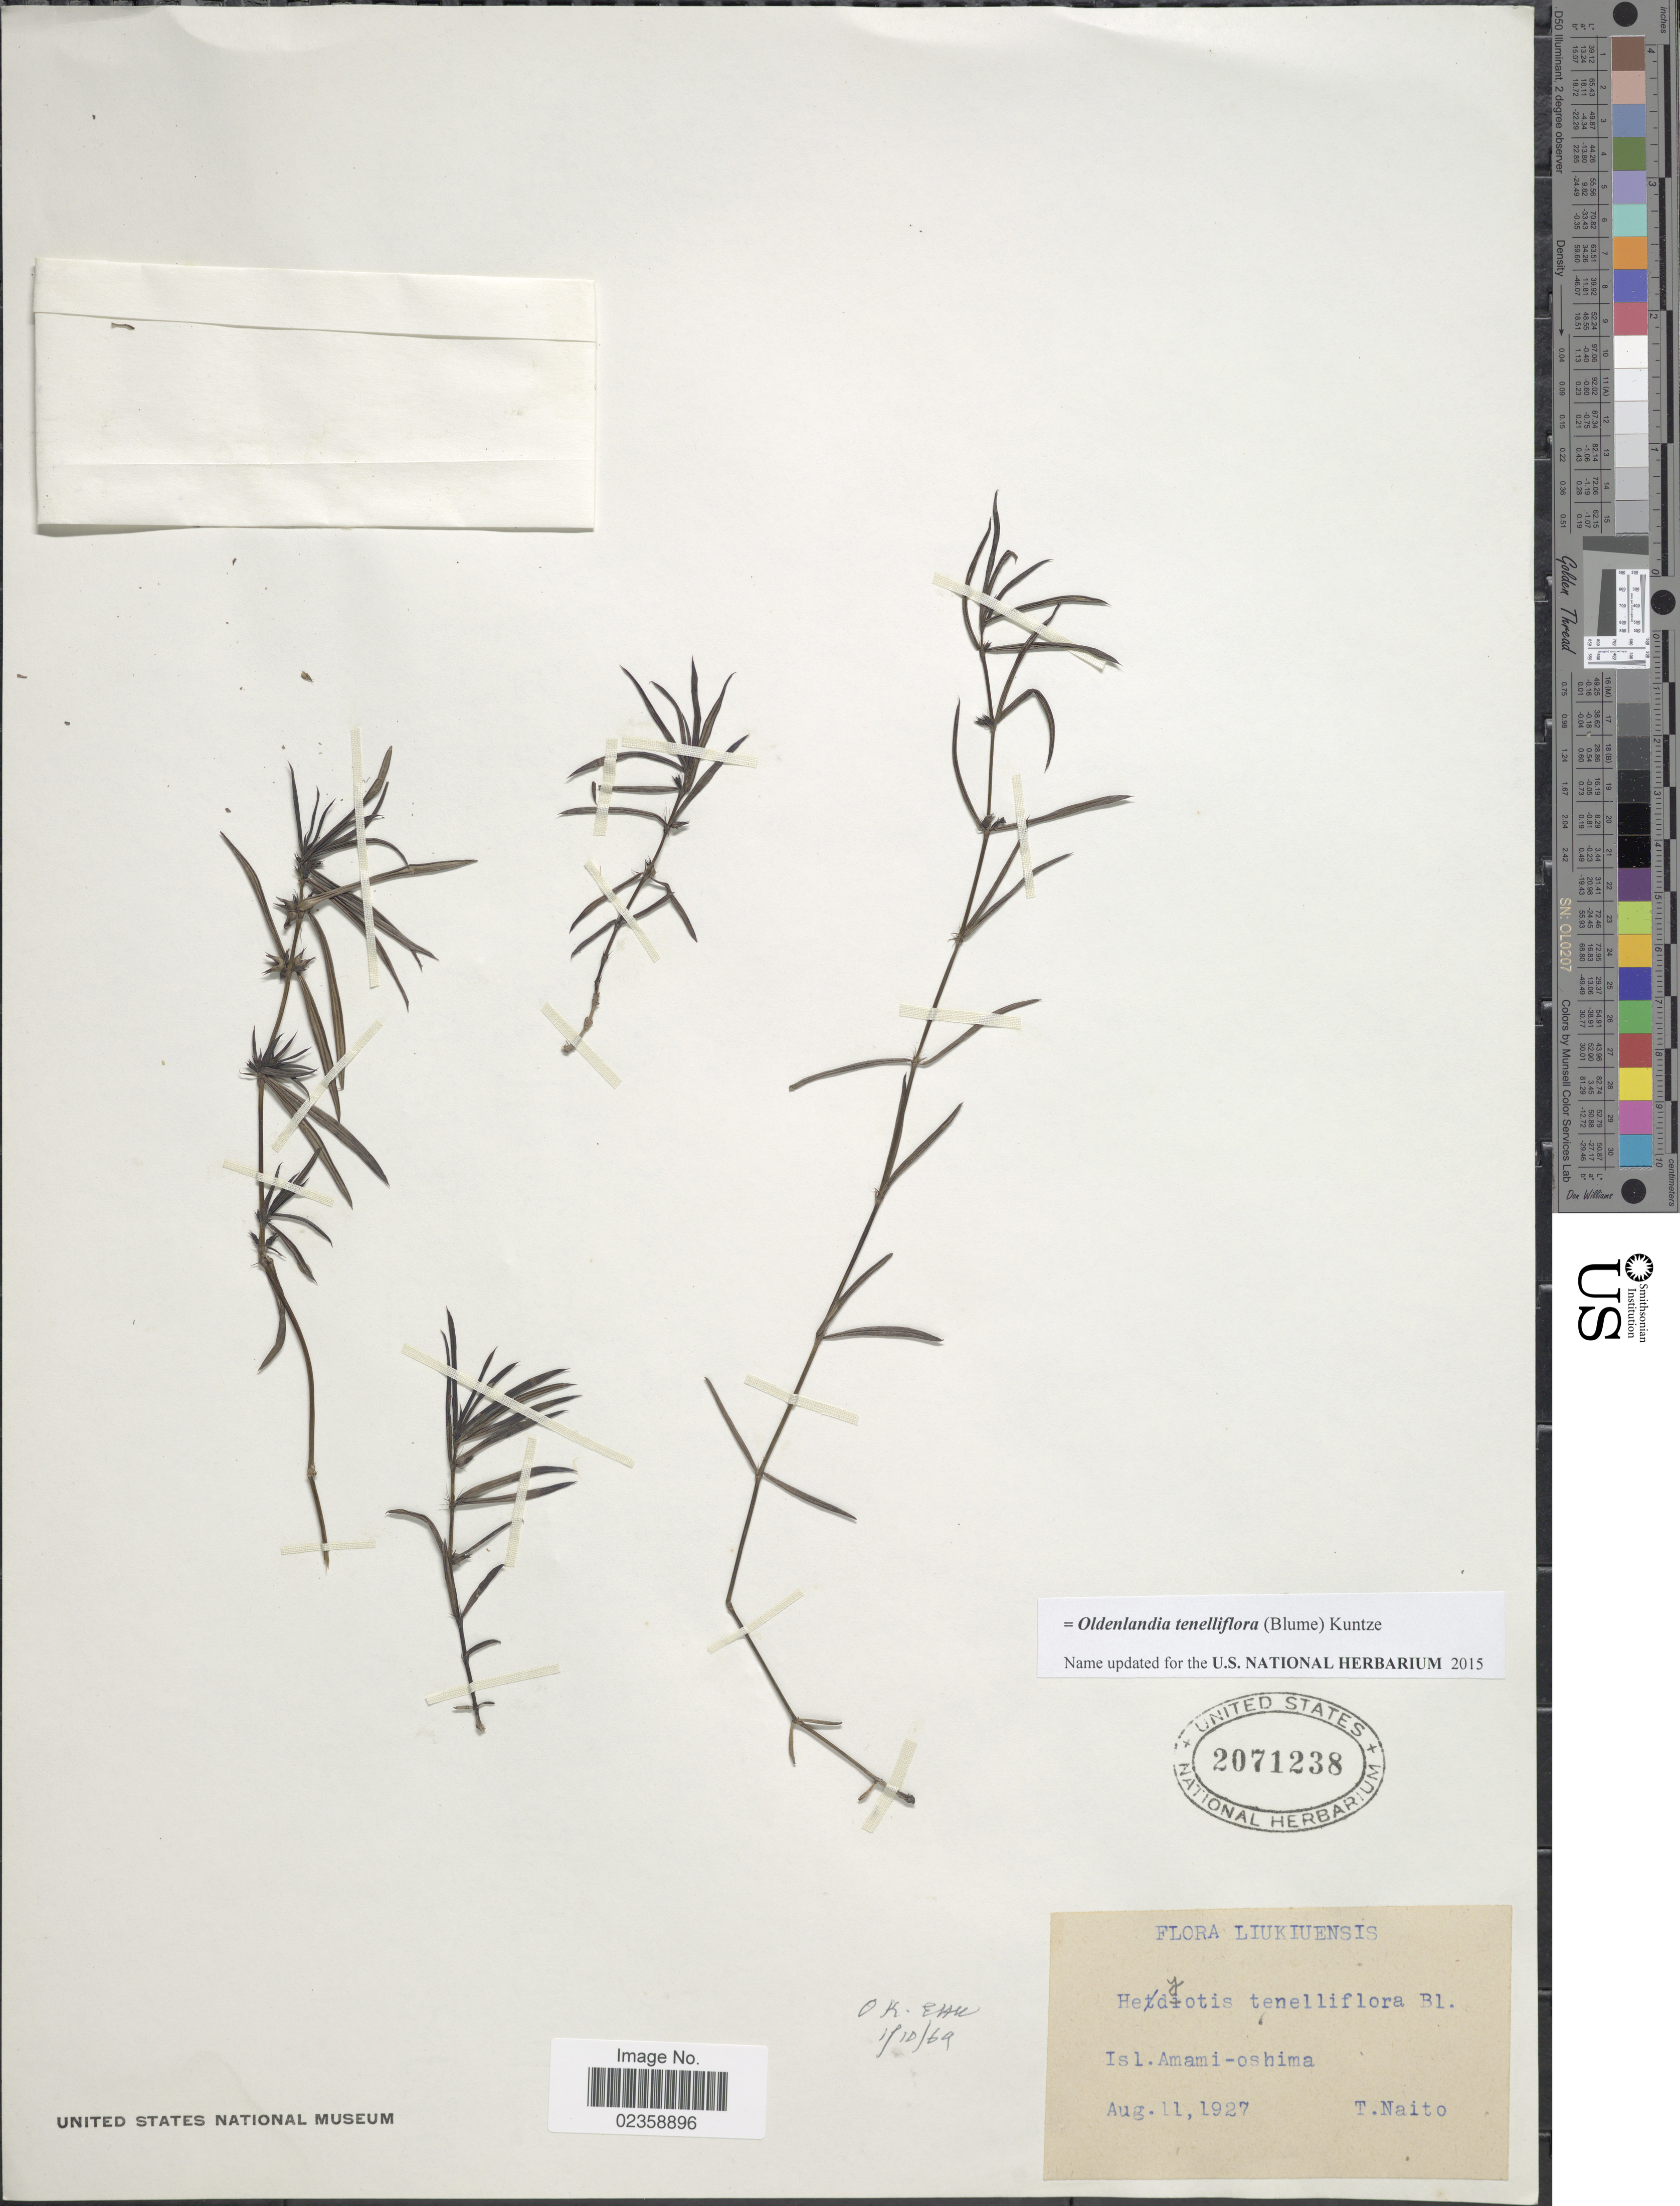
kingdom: Plantae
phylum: Tracheophyta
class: Magnoliopsida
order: Gentianales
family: Rubiaceae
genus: Oldenlandia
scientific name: Oldenlandia tenelliflora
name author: (Blume) Kuntze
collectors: T. Naito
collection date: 1927-08-11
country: Japan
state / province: Okinawa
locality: Liukiuensis. Isl. Amami-oshima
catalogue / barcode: US 2071238